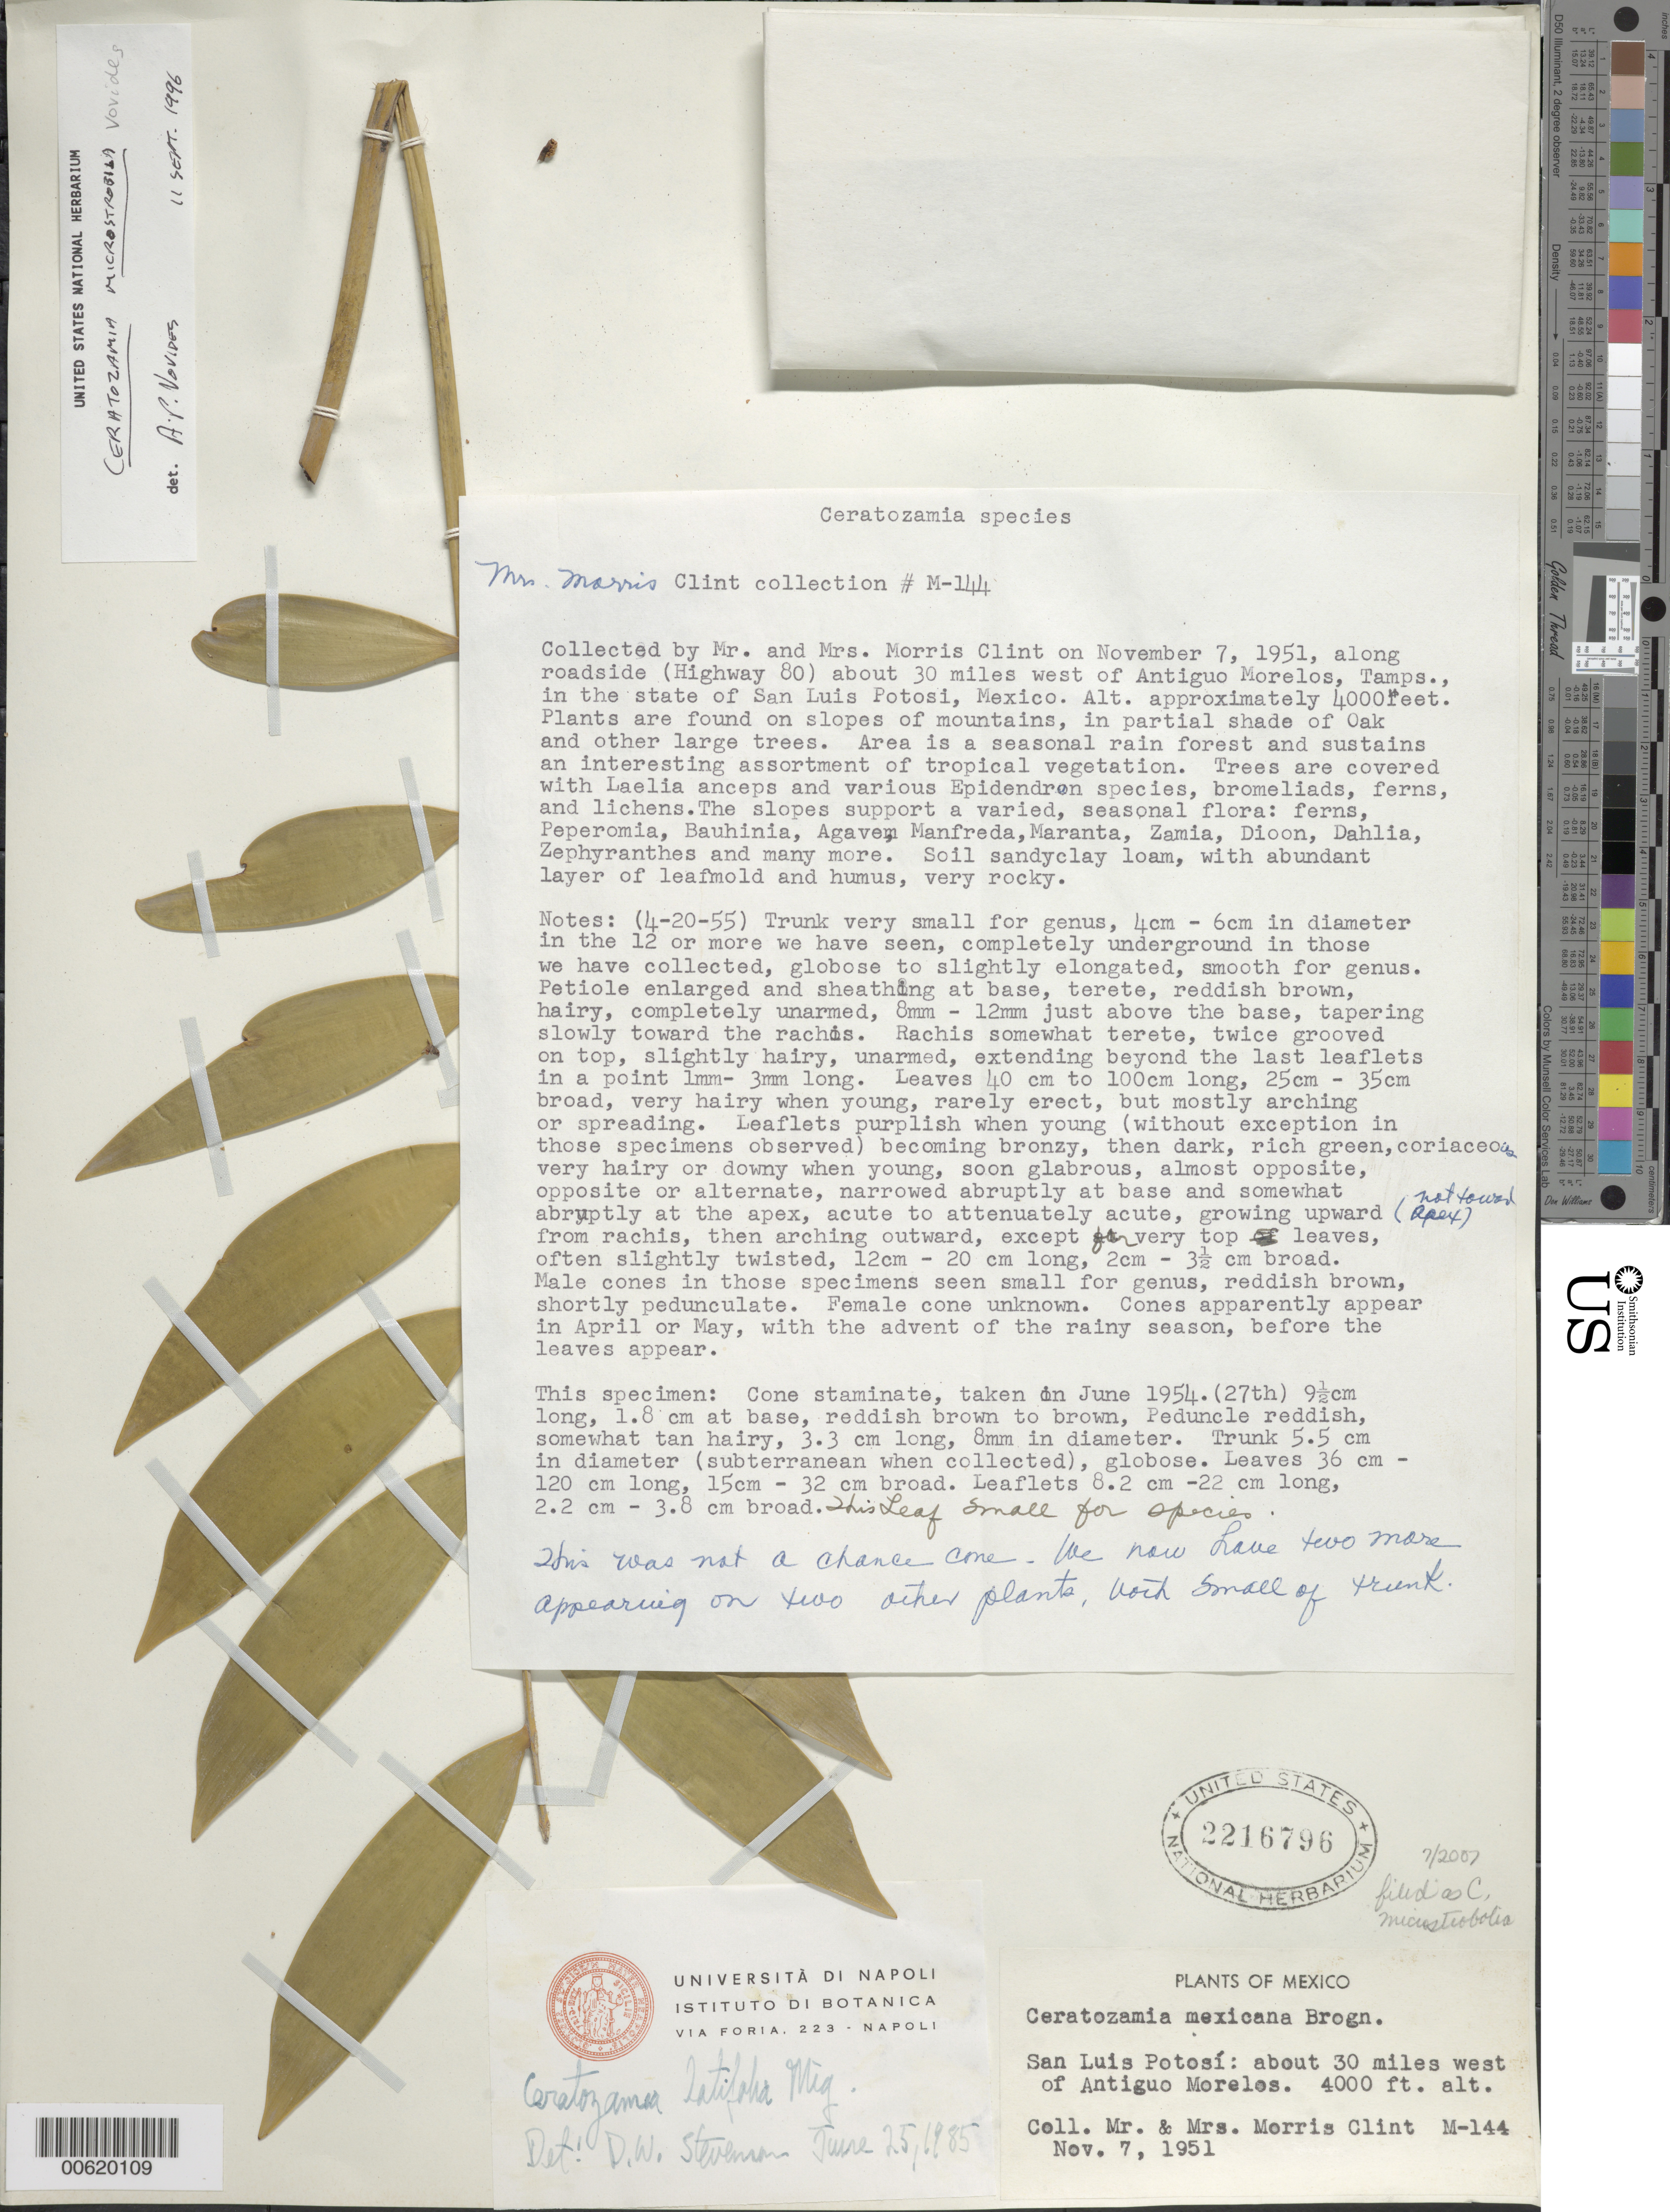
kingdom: Plantae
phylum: Tracheophyta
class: Cycadopsida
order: Cycadales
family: Zamiaceae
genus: Ceratozamia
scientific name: Ceratozamia microstrobila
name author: Vovides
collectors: M. Clint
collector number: m144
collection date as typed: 07 Nov 1951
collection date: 1951-11-07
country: Mexico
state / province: San Luis Potosí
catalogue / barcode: US 2216796